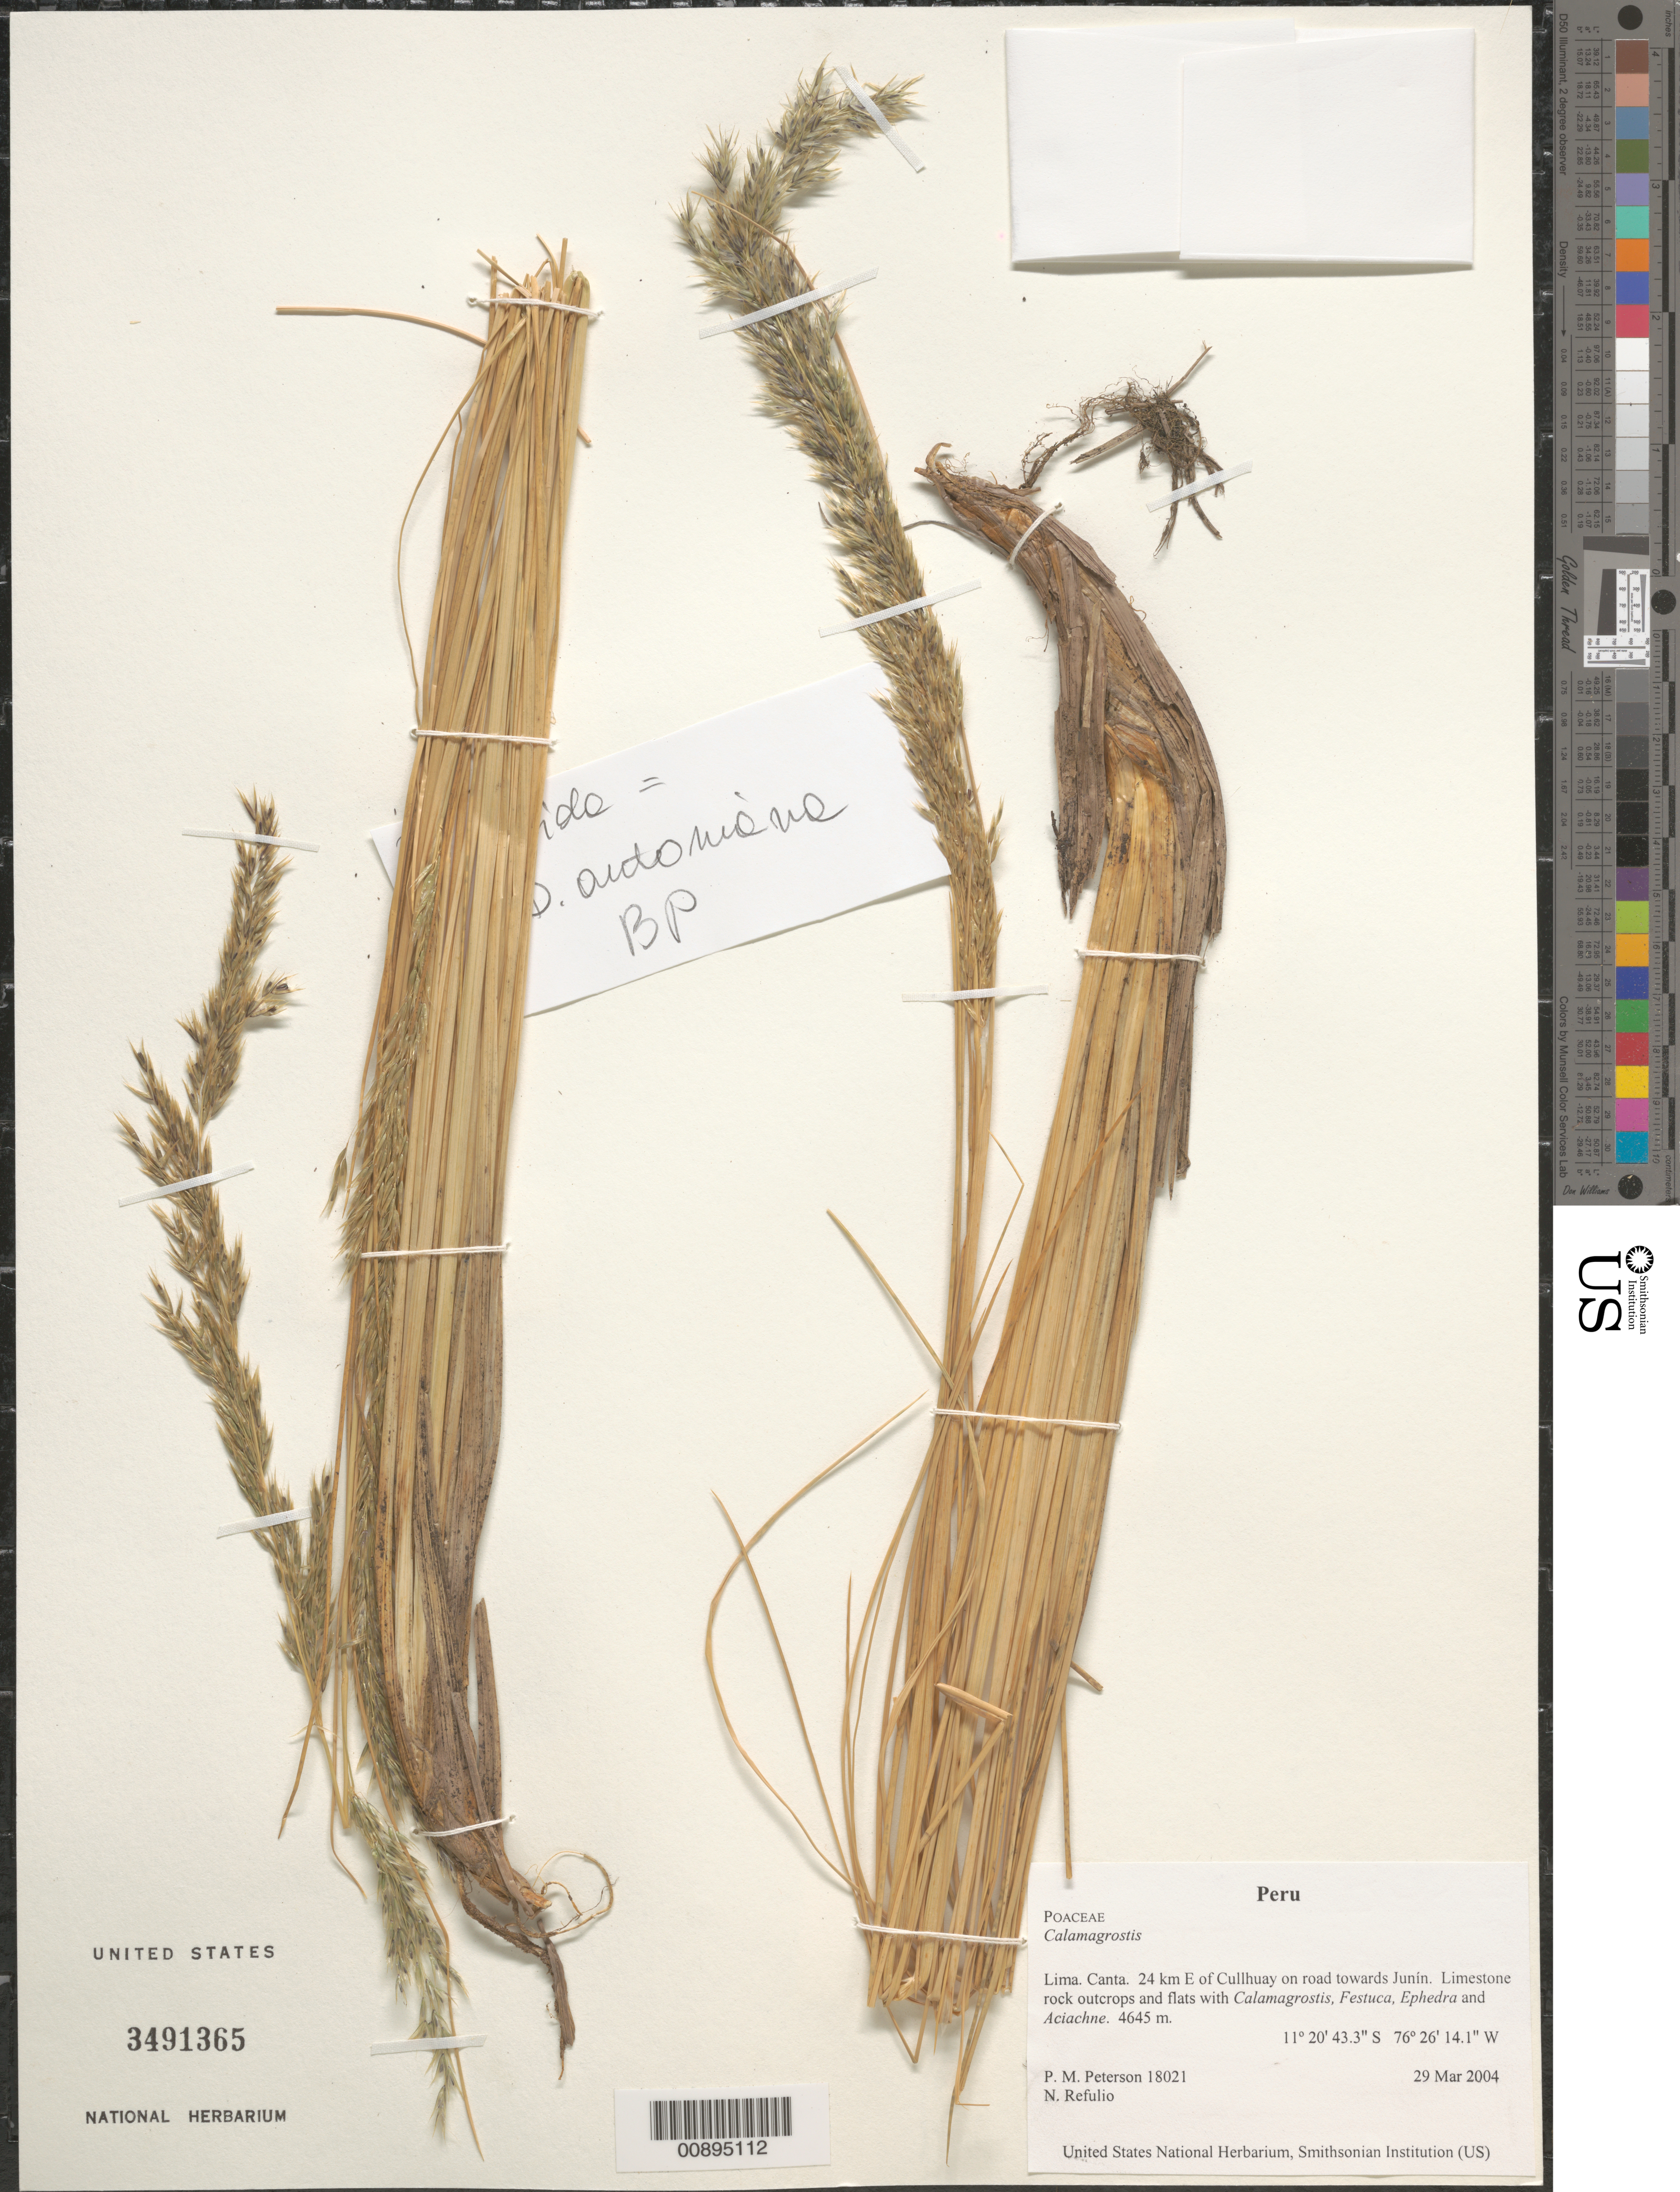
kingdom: Plantae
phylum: Tracheophyta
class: Liliopsida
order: Poales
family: Poaceae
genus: Calamagrostis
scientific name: Calamagrostis sp.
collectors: P. M. Peterson & N. Refulio-Rodríguez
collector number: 18021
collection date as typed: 29 Mar 2004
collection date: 2004-03-29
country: Peru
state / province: Lima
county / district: Canta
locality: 24 km E of Cullhuay on road towards Junín. Limestone rock outcrops and flats with Calamagrostis, Festuca, Ephedra and Aciachne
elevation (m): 4645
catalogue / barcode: US 3491365